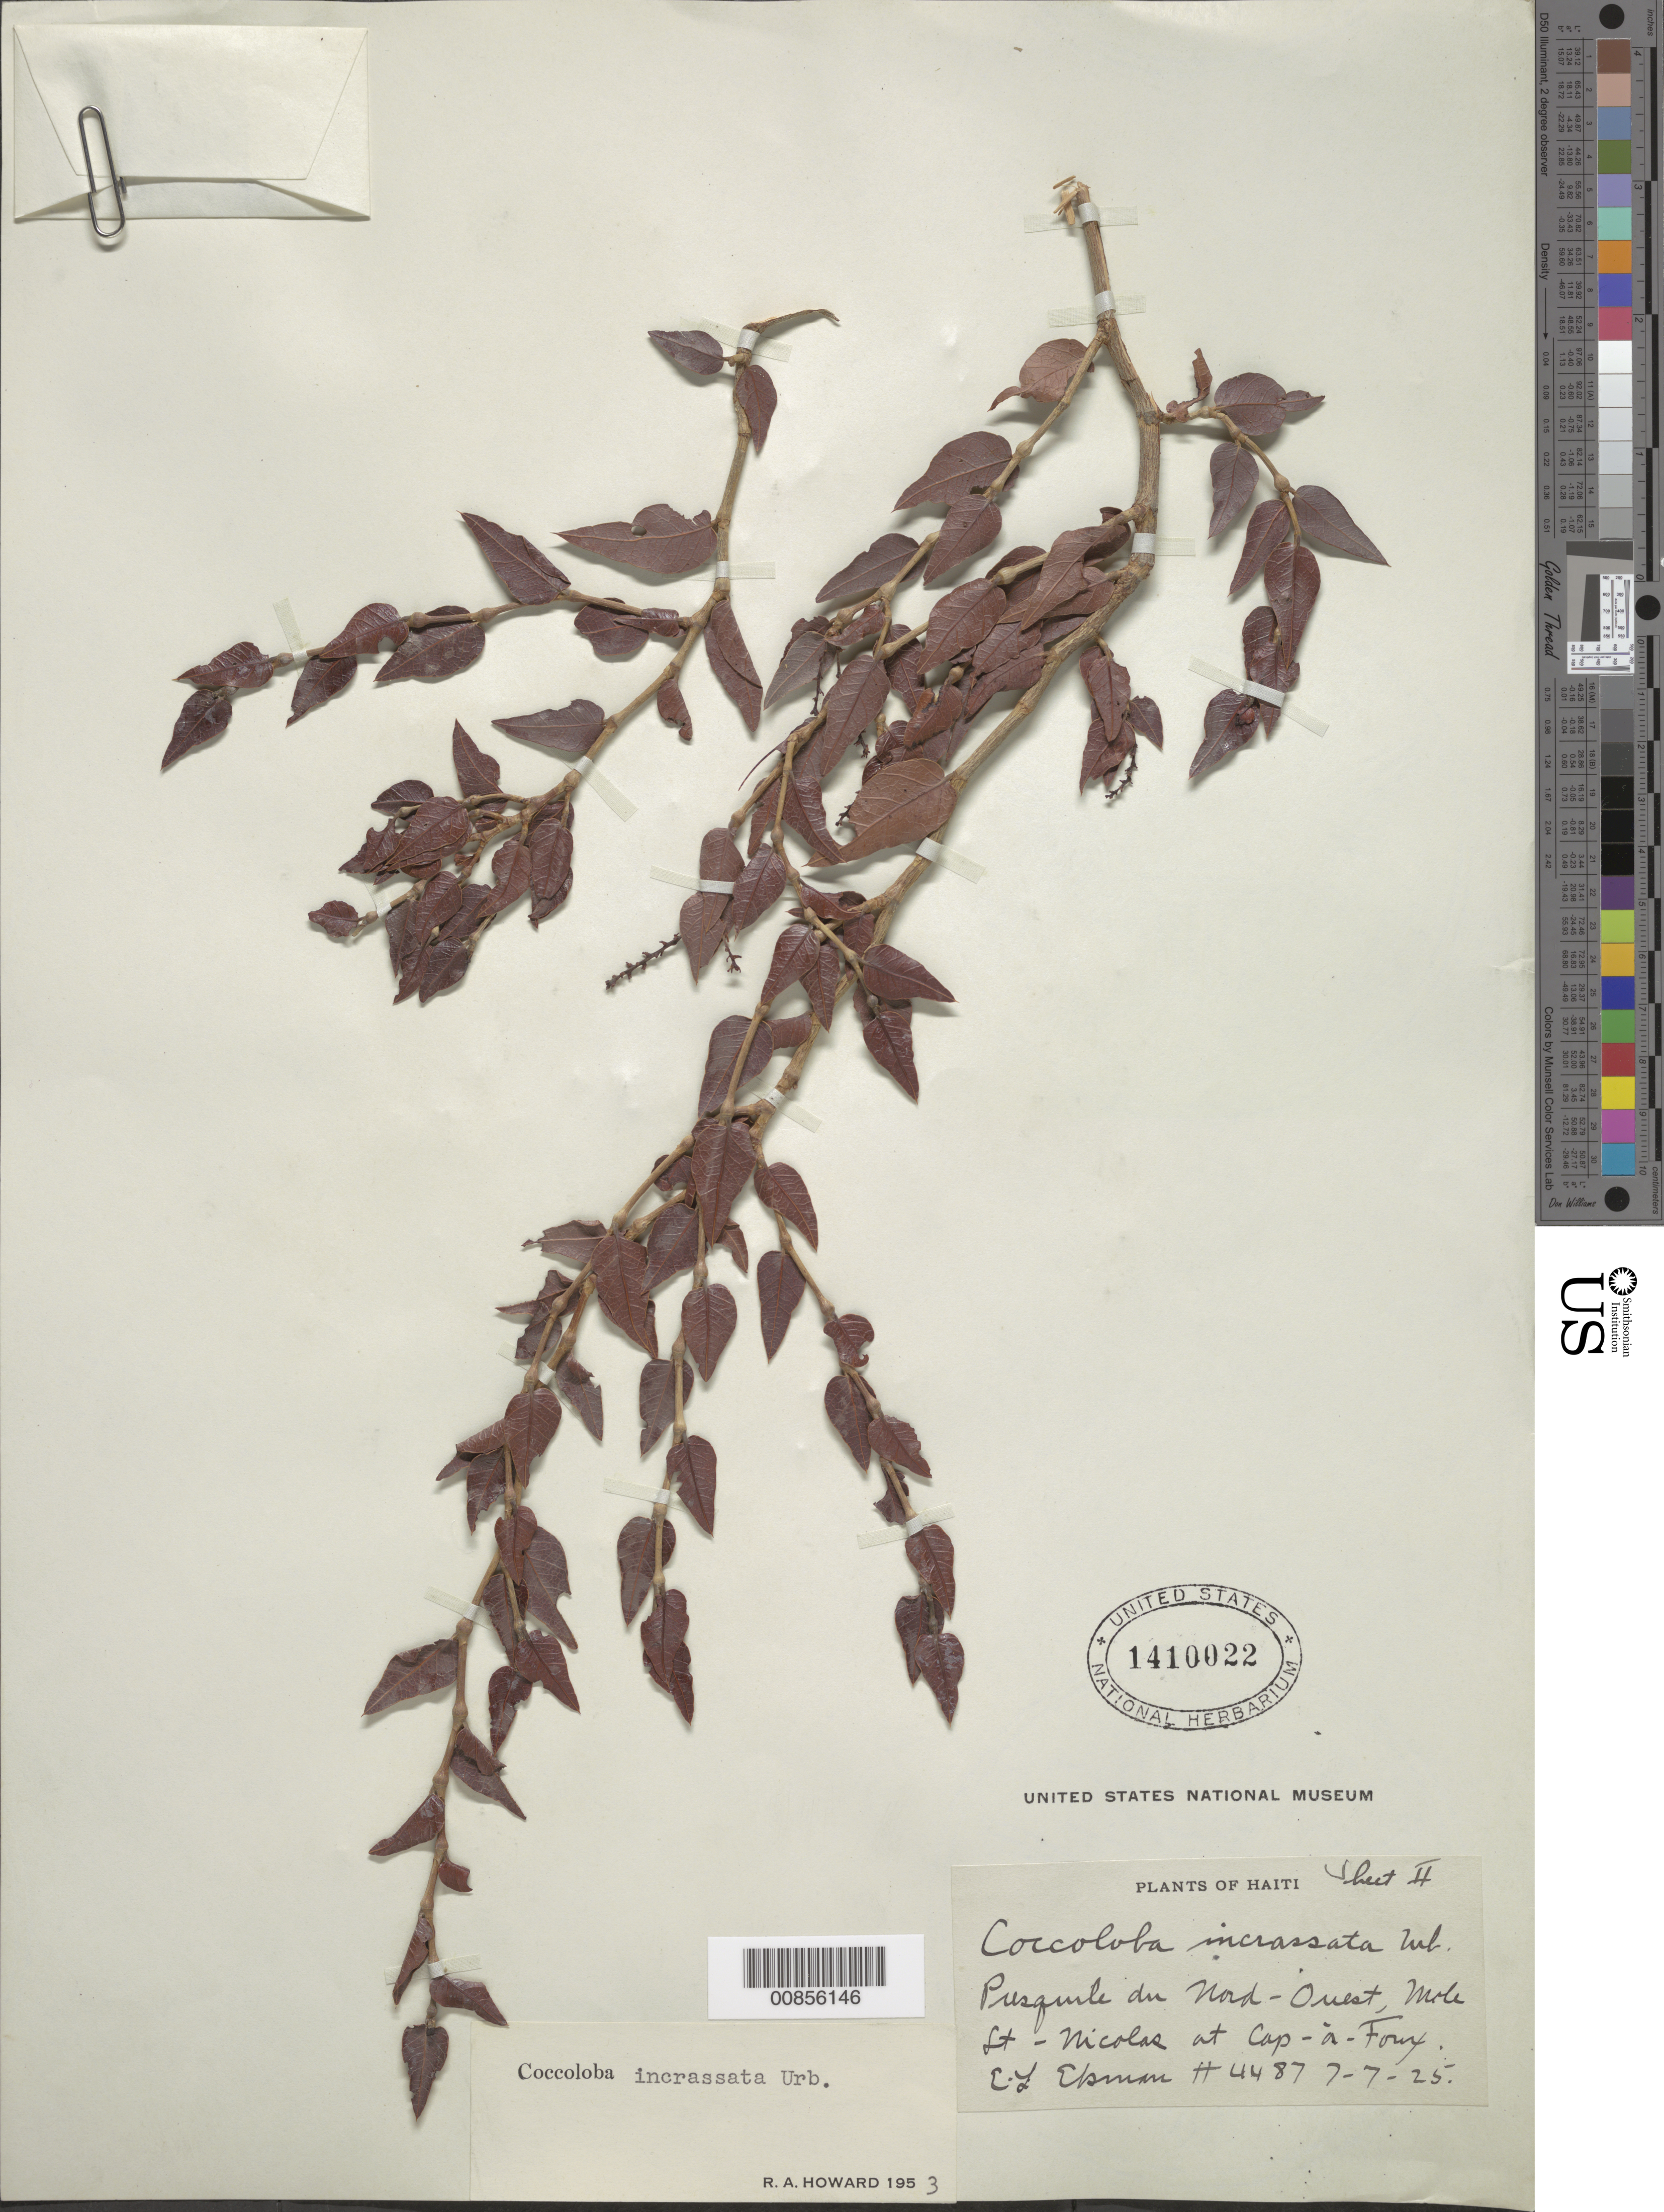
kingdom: Plantae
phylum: Tracheophyta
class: Magnoliopsida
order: Caryophyllales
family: Polygonaceae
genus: Coccoloba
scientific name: Coccoloba incrassata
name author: Urb.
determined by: Howard, R. A.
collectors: E. L. Ekman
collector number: H 4487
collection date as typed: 07 Jul 1925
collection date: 1925-07-07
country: Haiti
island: Hispaniola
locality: Presqu'île du Nord-Ouest, Môle St-Nicolas, at Cap-à-Foux.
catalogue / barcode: US 1410022